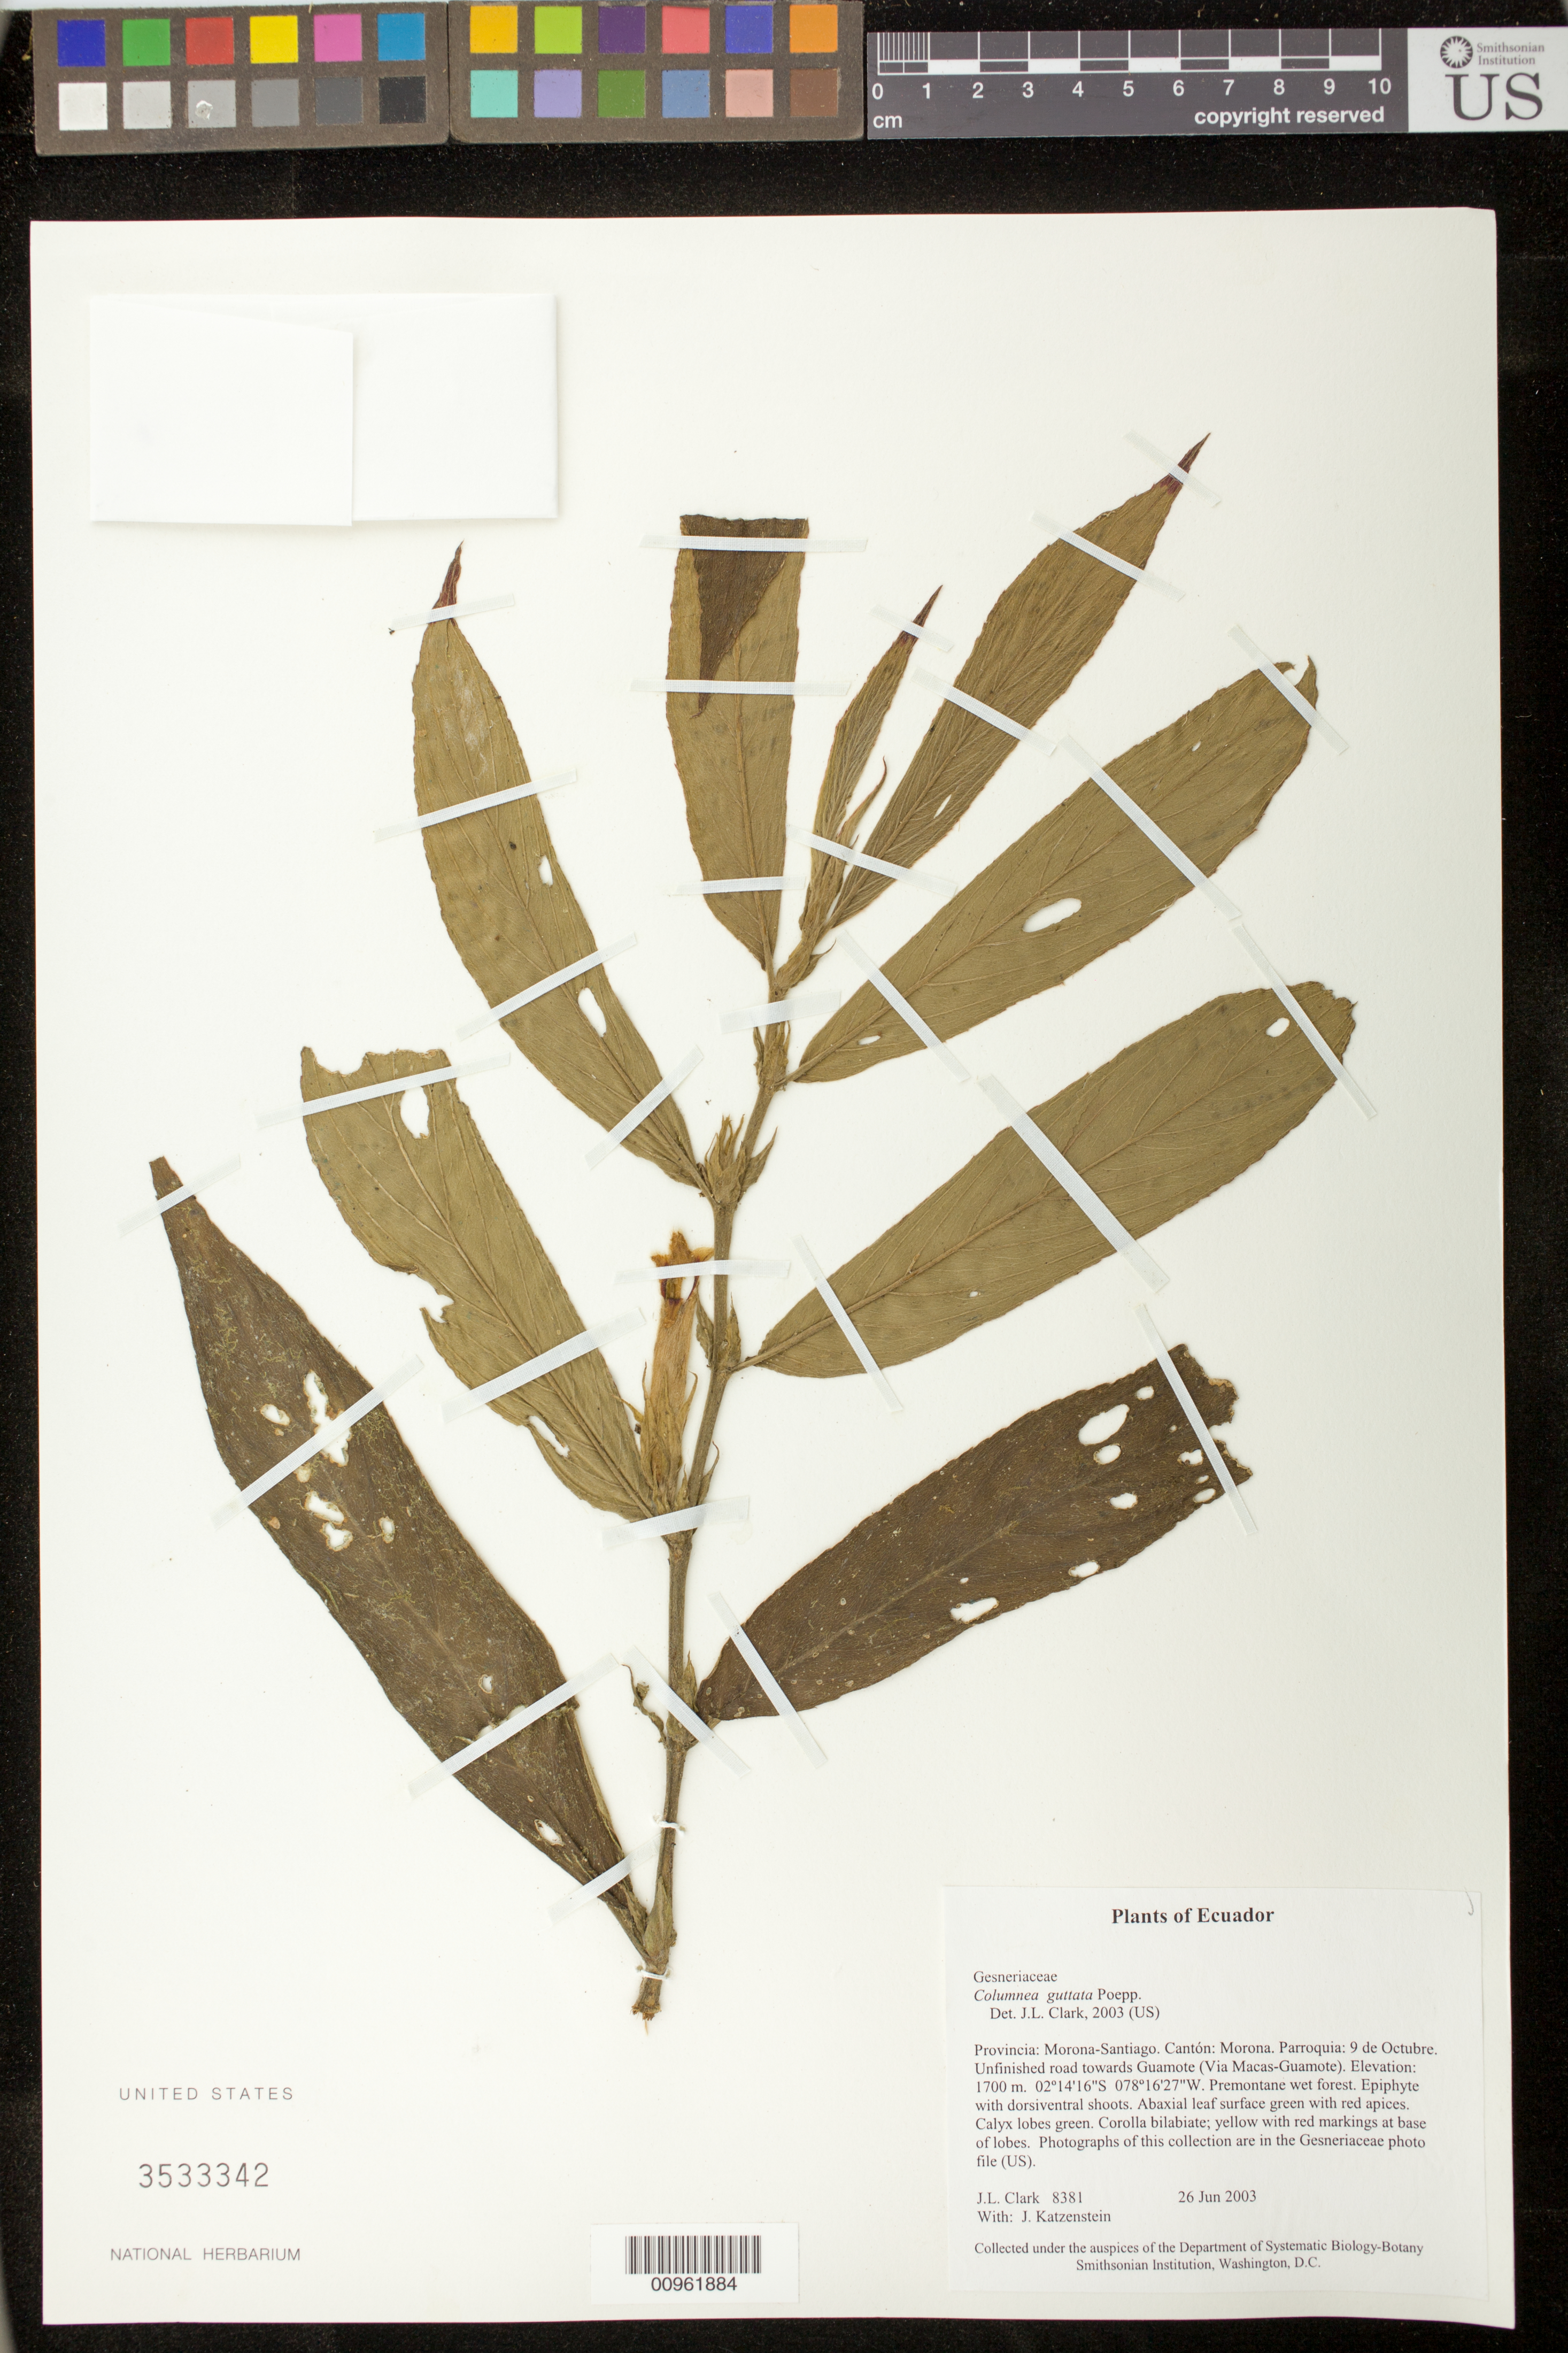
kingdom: Plantae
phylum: Tracheophyta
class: Magnoliopsida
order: Lamiales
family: Gesneriaceae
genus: Columnea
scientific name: Columnea guttata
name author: Poepp.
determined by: Clark, J. L., (SEL), The Marie Selby Botanical Garden (UNITED STATES)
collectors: J. L. Clark & J. Katzenstein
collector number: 8381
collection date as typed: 26 Jun 2003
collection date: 2003-06-26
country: Ecuador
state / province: Morona-Santiago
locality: Morona. Parroquia: 9 de Octubre. Unfinished road towards Guamote (Via Macas-Guamote).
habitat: Premontane wet forest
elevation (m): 1700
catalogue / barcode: US 3533342